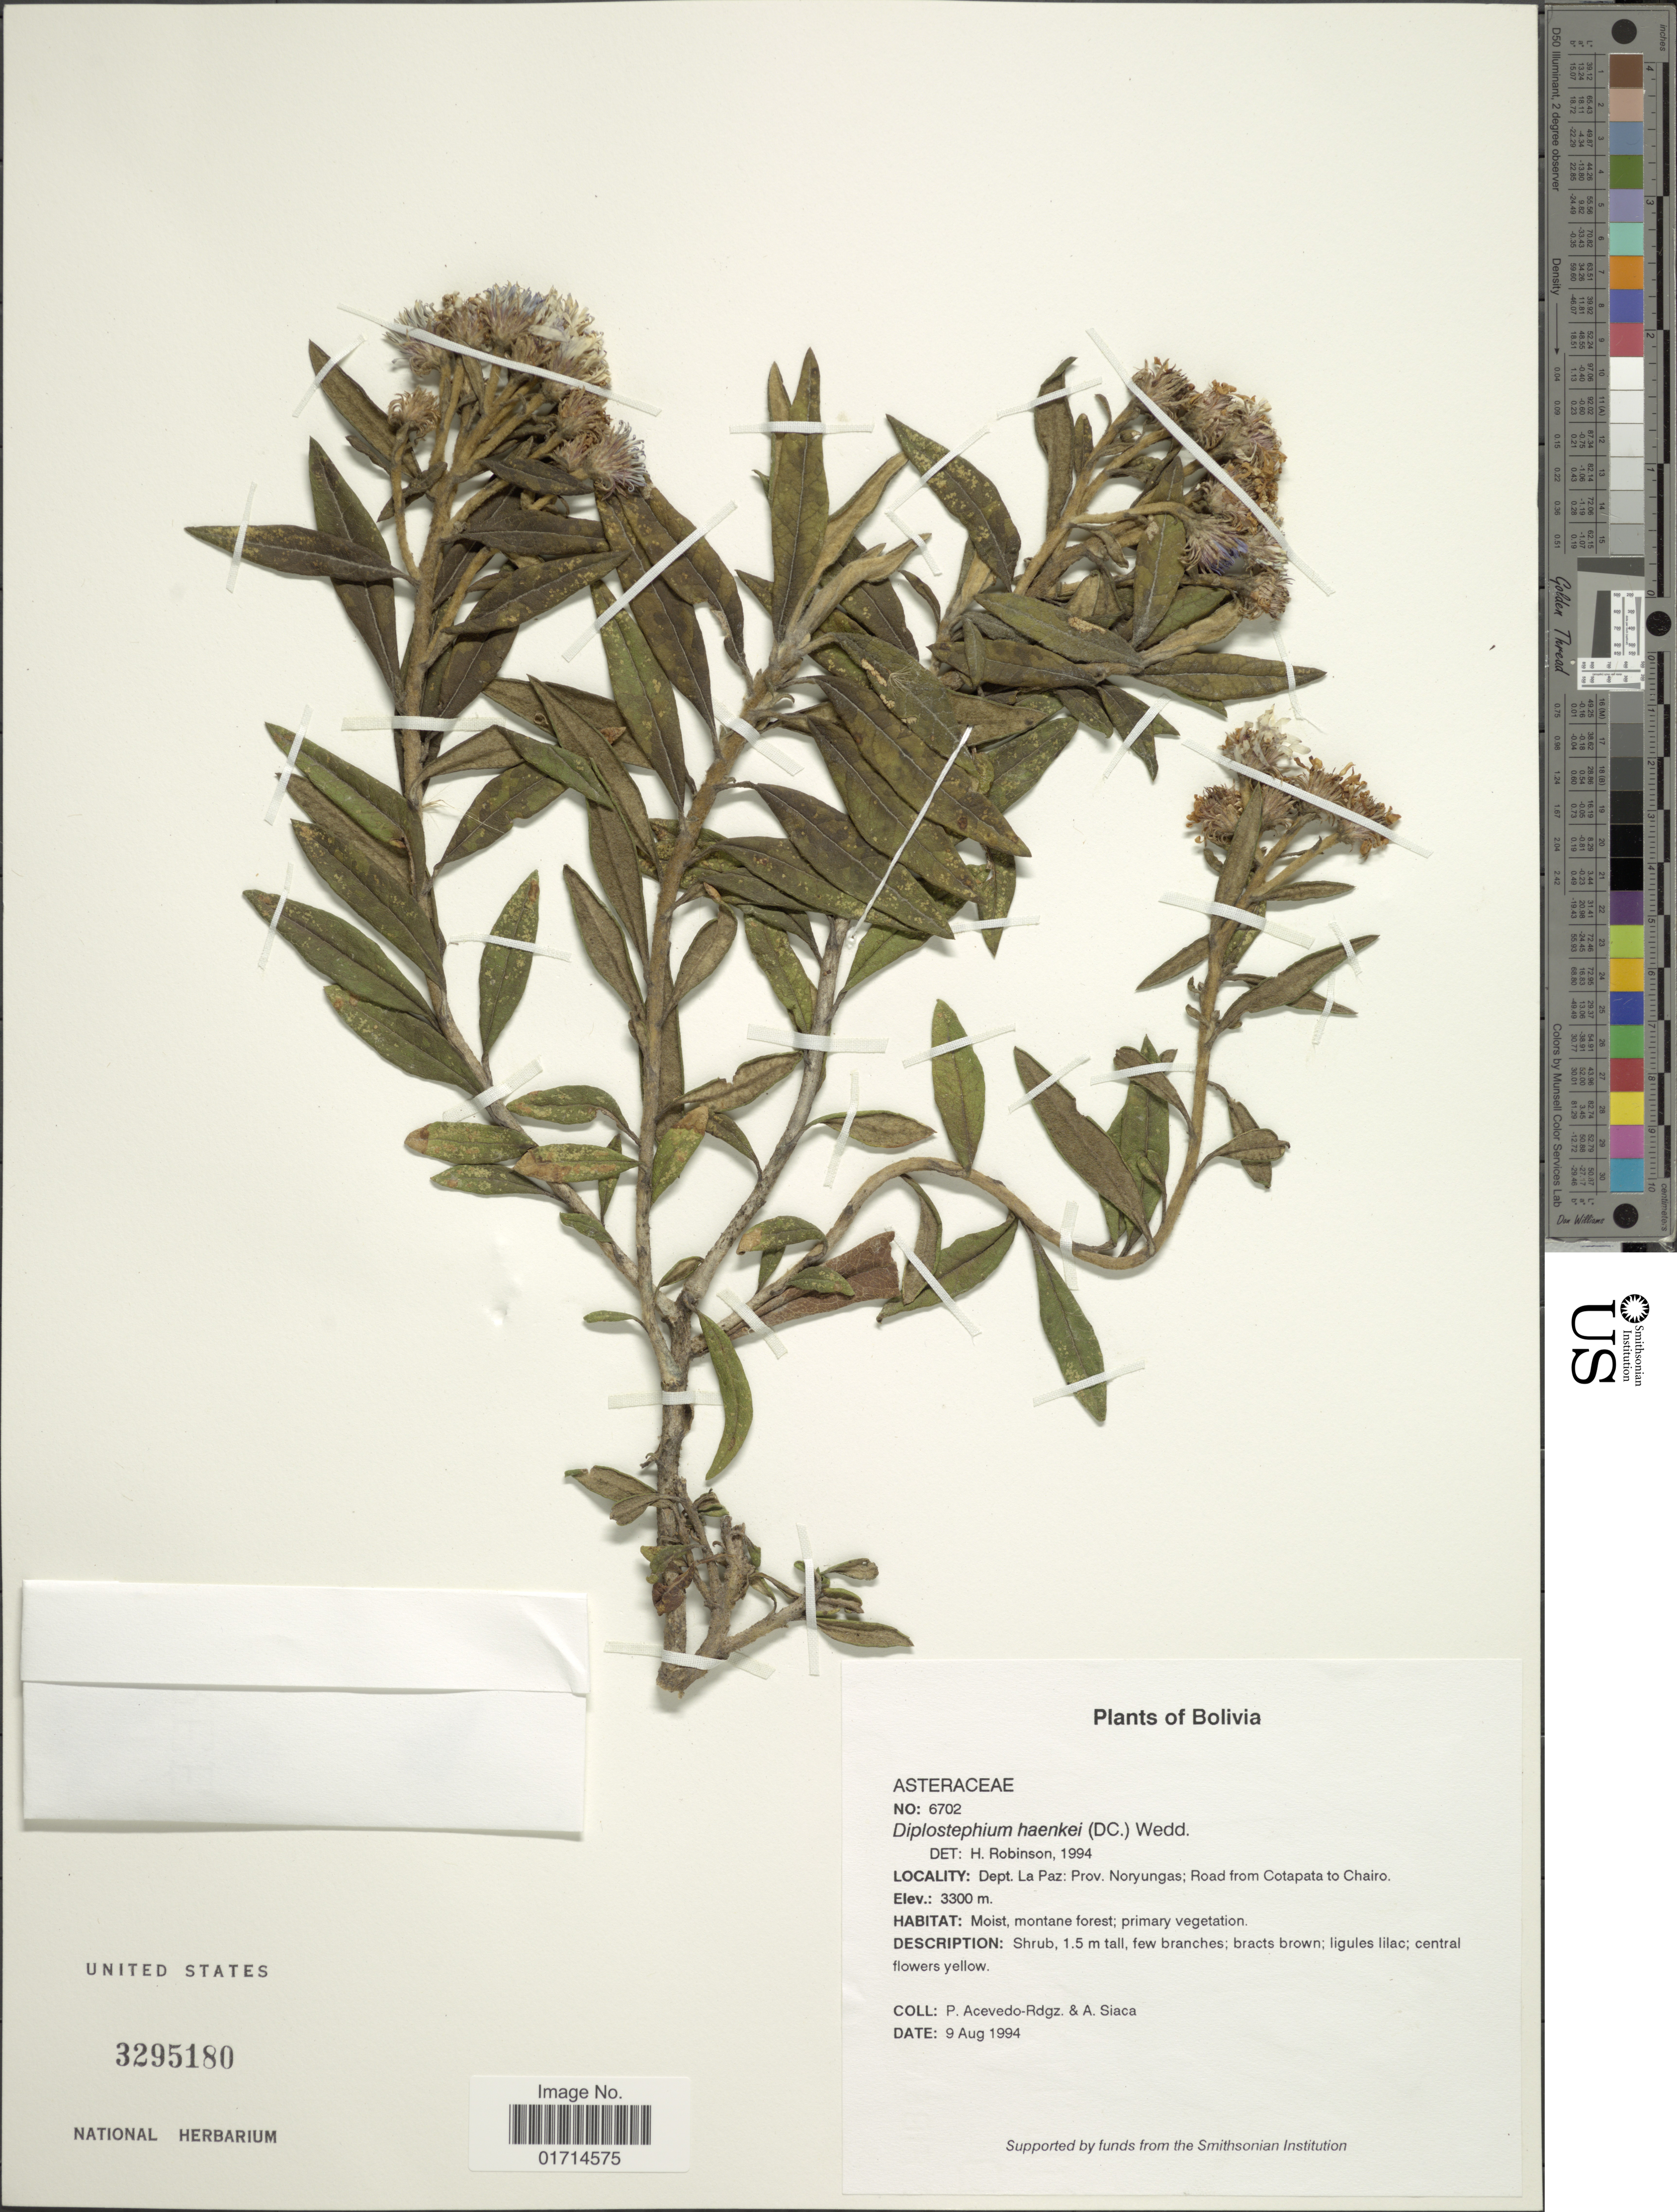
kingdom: Plantae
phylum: Tracheophyta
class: Magnoliopsida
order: Asterales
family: Asteraceae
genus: Diplostephium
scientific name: Diplostephium haenkei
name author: (DC.) Wedd.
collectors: P. Acevedo-Rodr. & A. Siaca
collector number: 6702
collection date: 1994-08-09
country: Bolivia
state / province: La Paz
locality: Prov. Noryungas; Road from Cotapata to Chairo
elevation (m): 3300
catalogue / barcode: US 3295180